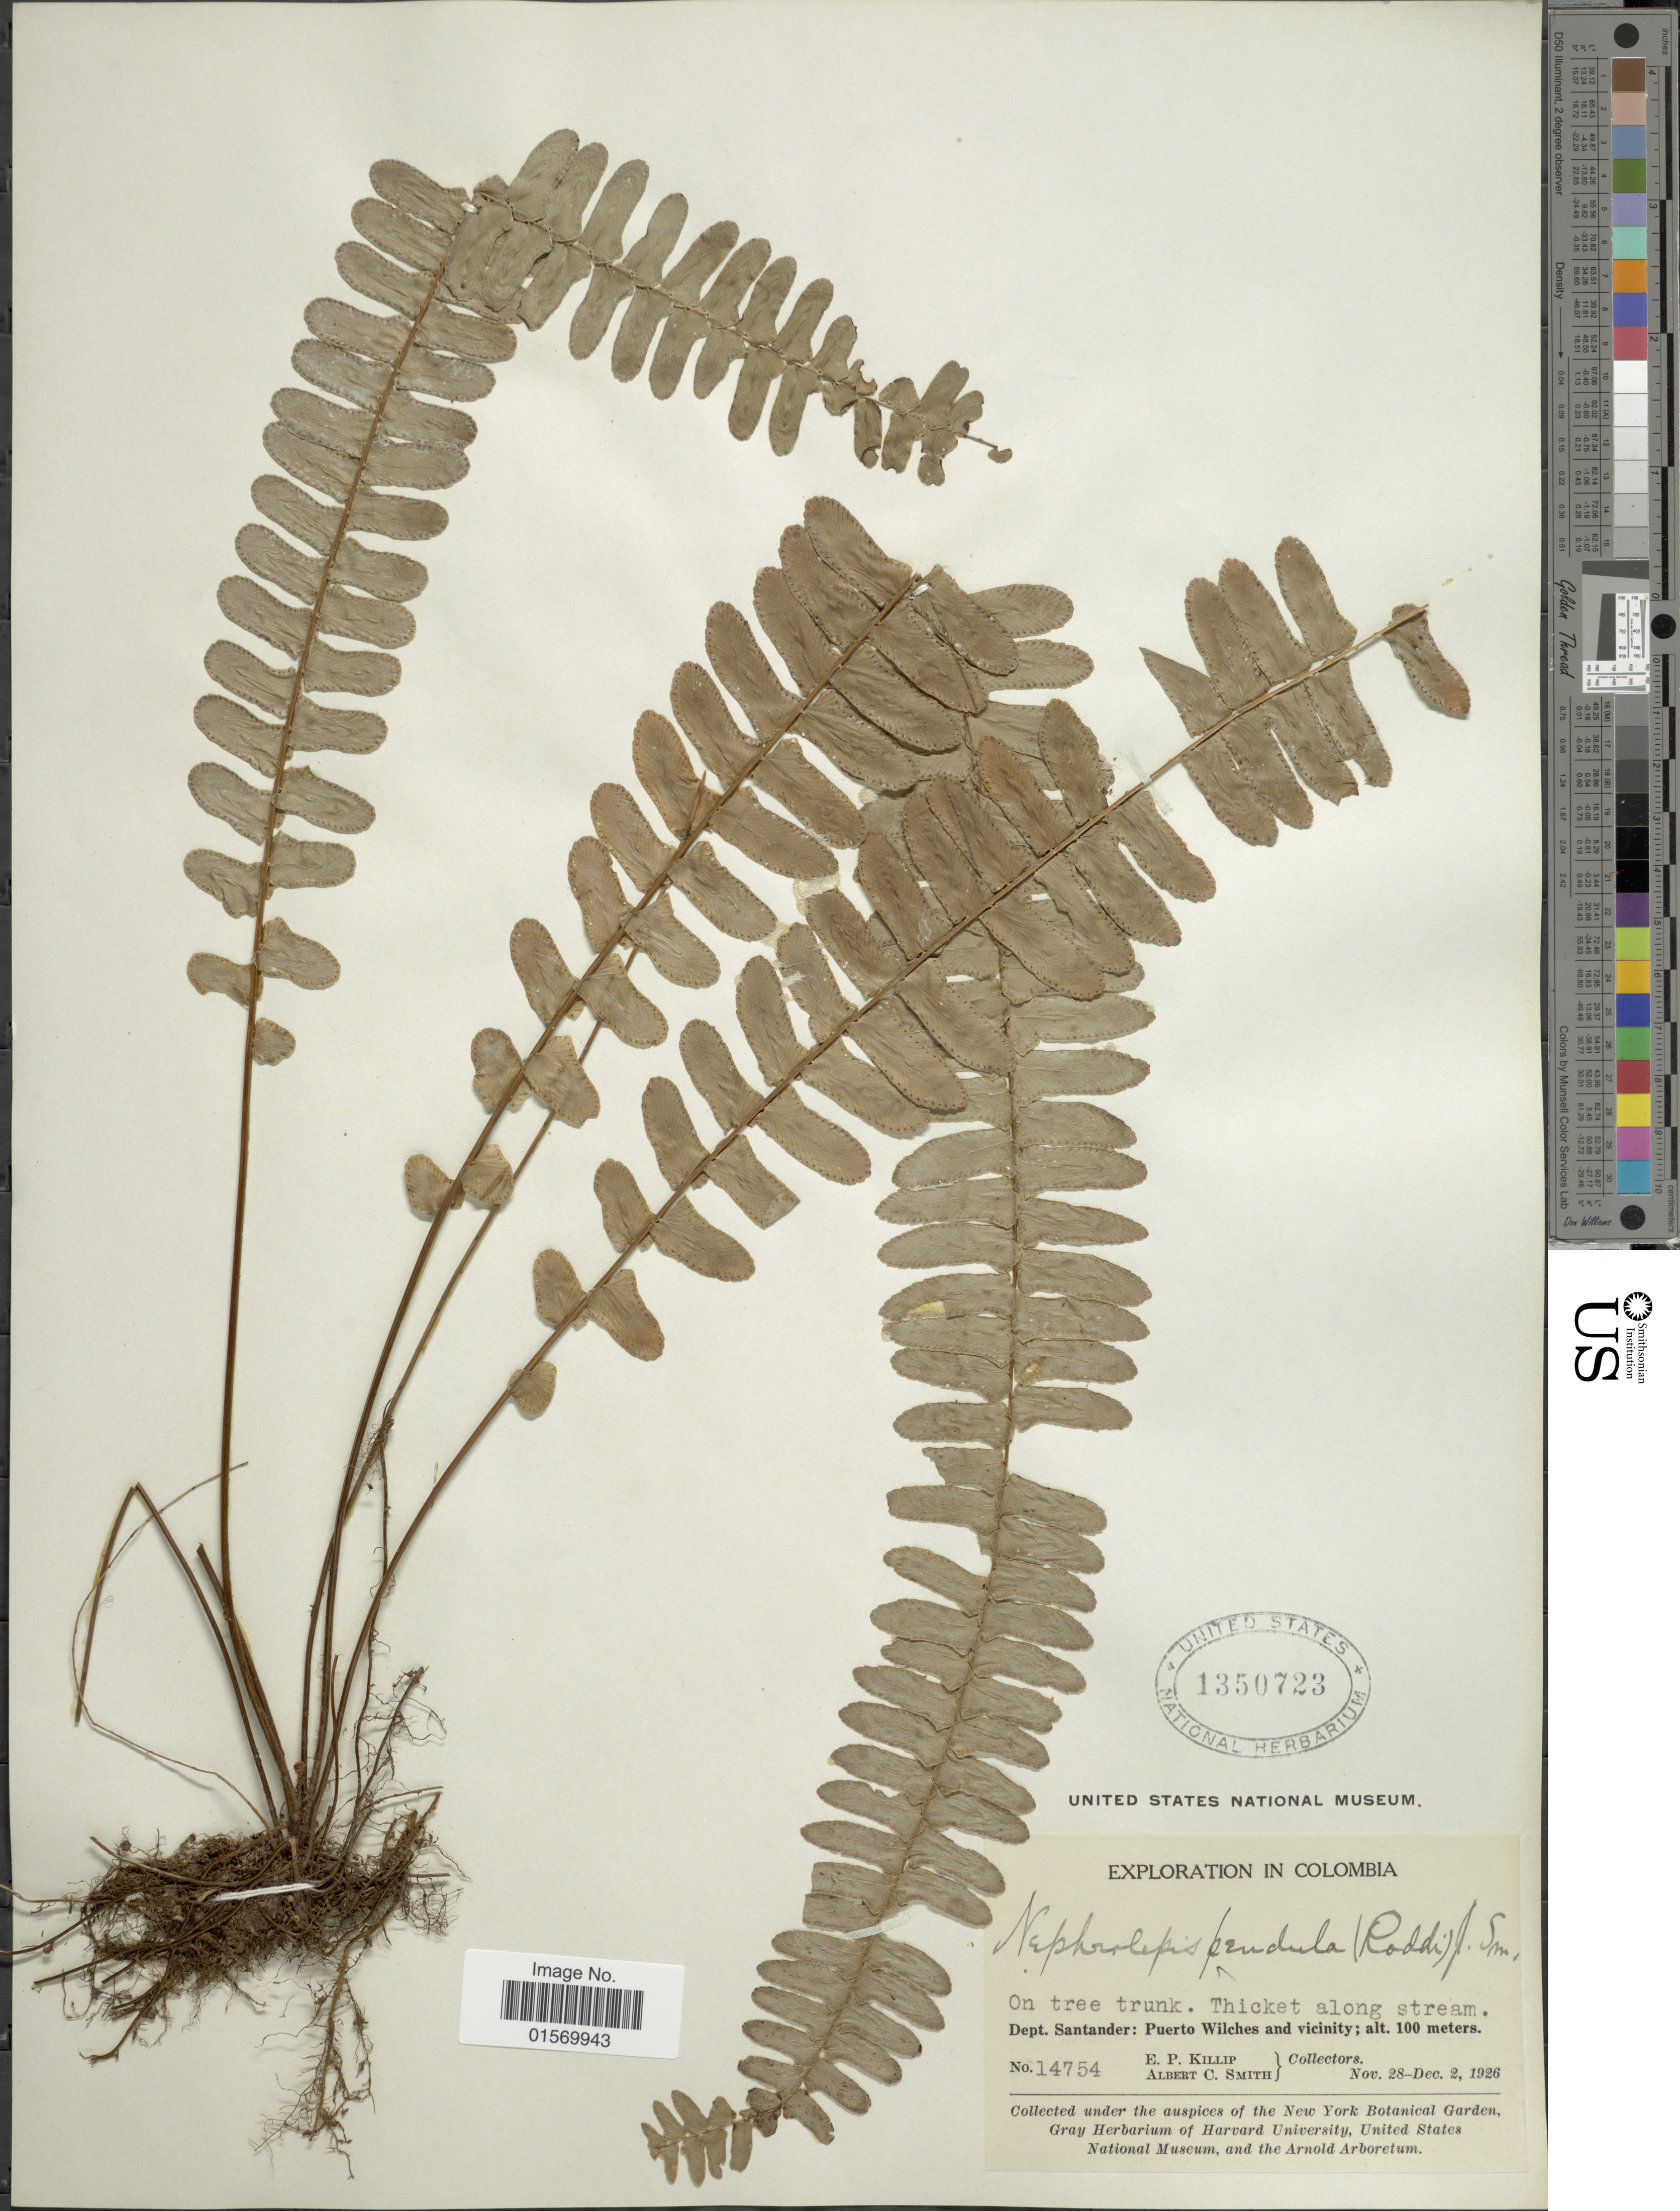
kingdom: Plantae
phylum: Tracheophyta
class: Polypodiopsida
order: Polypodiales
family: Nephrolepidaceae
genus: Nephrolepis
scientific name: Nephrolepis pendula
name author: (Raddi) J. Sm.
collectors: E. P. Killip & A. C. Smith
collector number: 14754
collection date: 1926-11-28/1926-12-02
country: Colombia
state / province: Santander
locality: On tree trunk, thicket along stream, Puerto Wilches and vicinity.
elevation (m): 100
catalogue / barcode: US 1350723